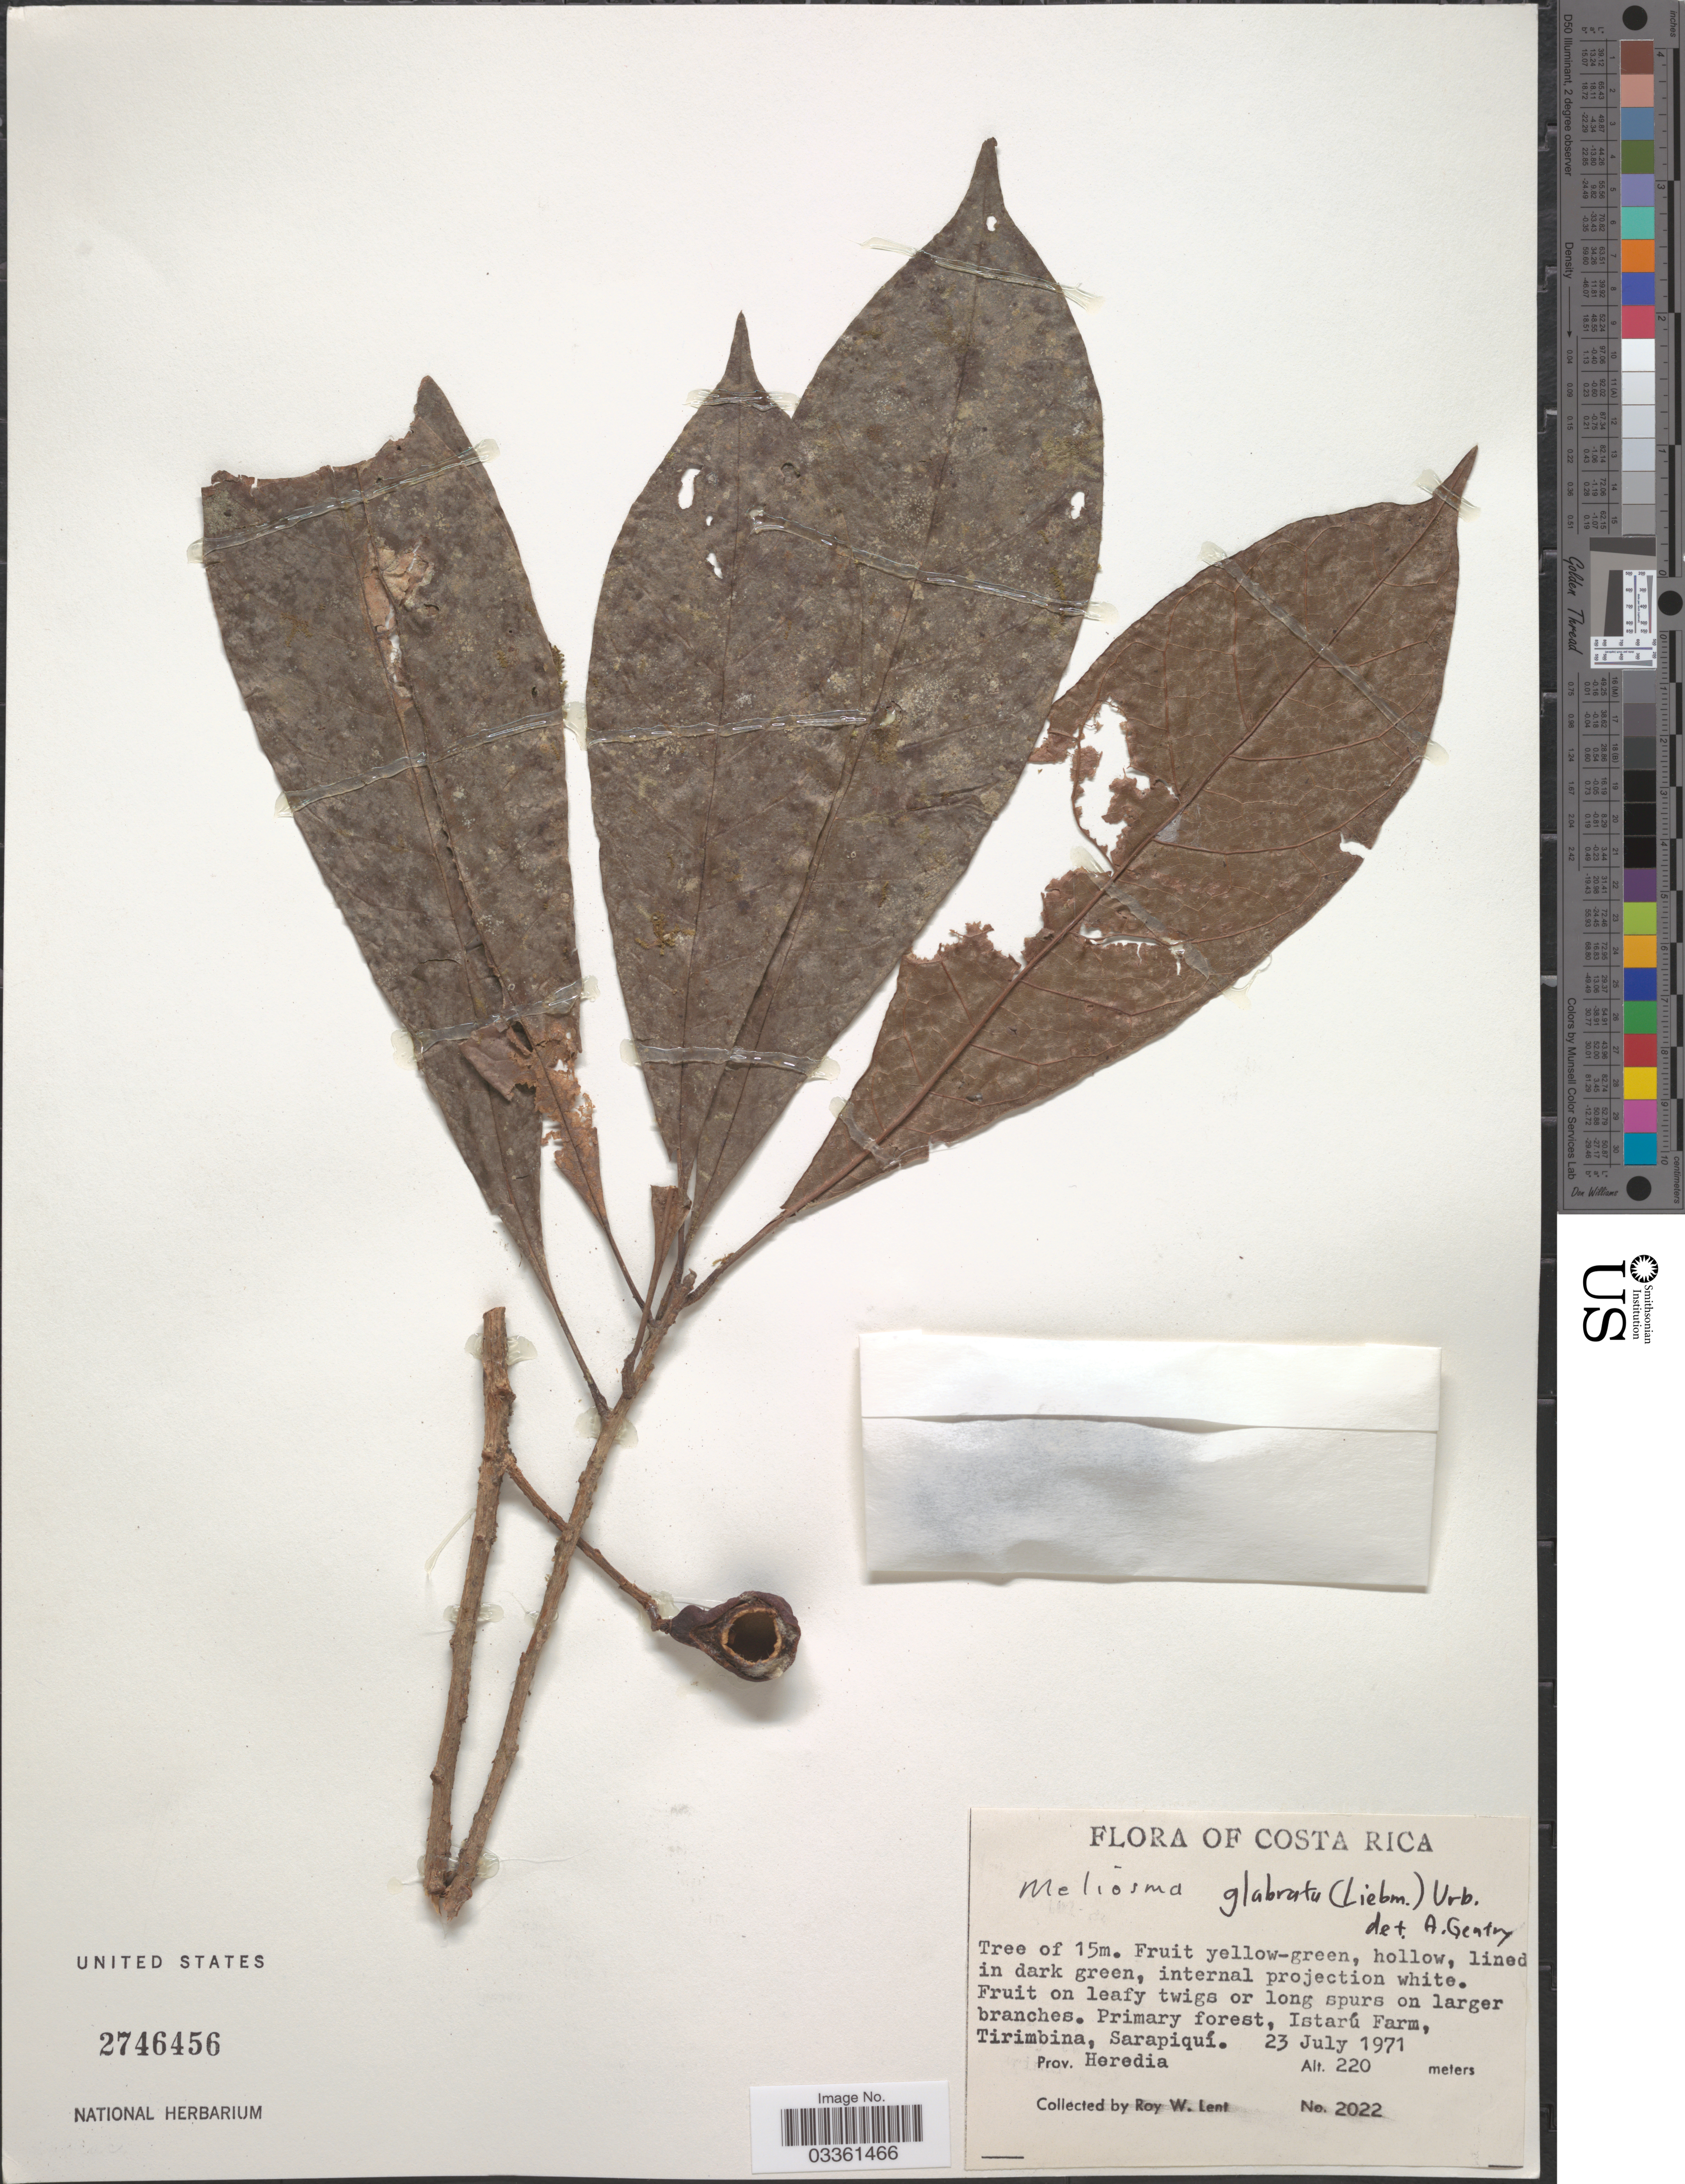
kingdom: Plantae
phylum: Tracheophyta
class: Magnoliopsida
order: Proteales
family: Sabiaceae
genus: Meliosma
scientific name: Meliosma glabrata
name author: (Liebm.) Urb.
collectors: R. W. Lent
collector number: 2022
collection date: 1971-07-23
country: Costa Rica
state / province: Heredia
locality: Istarú Farm, Tirimbina, Sarapiquí.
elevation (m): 220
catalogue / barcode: US 2746456